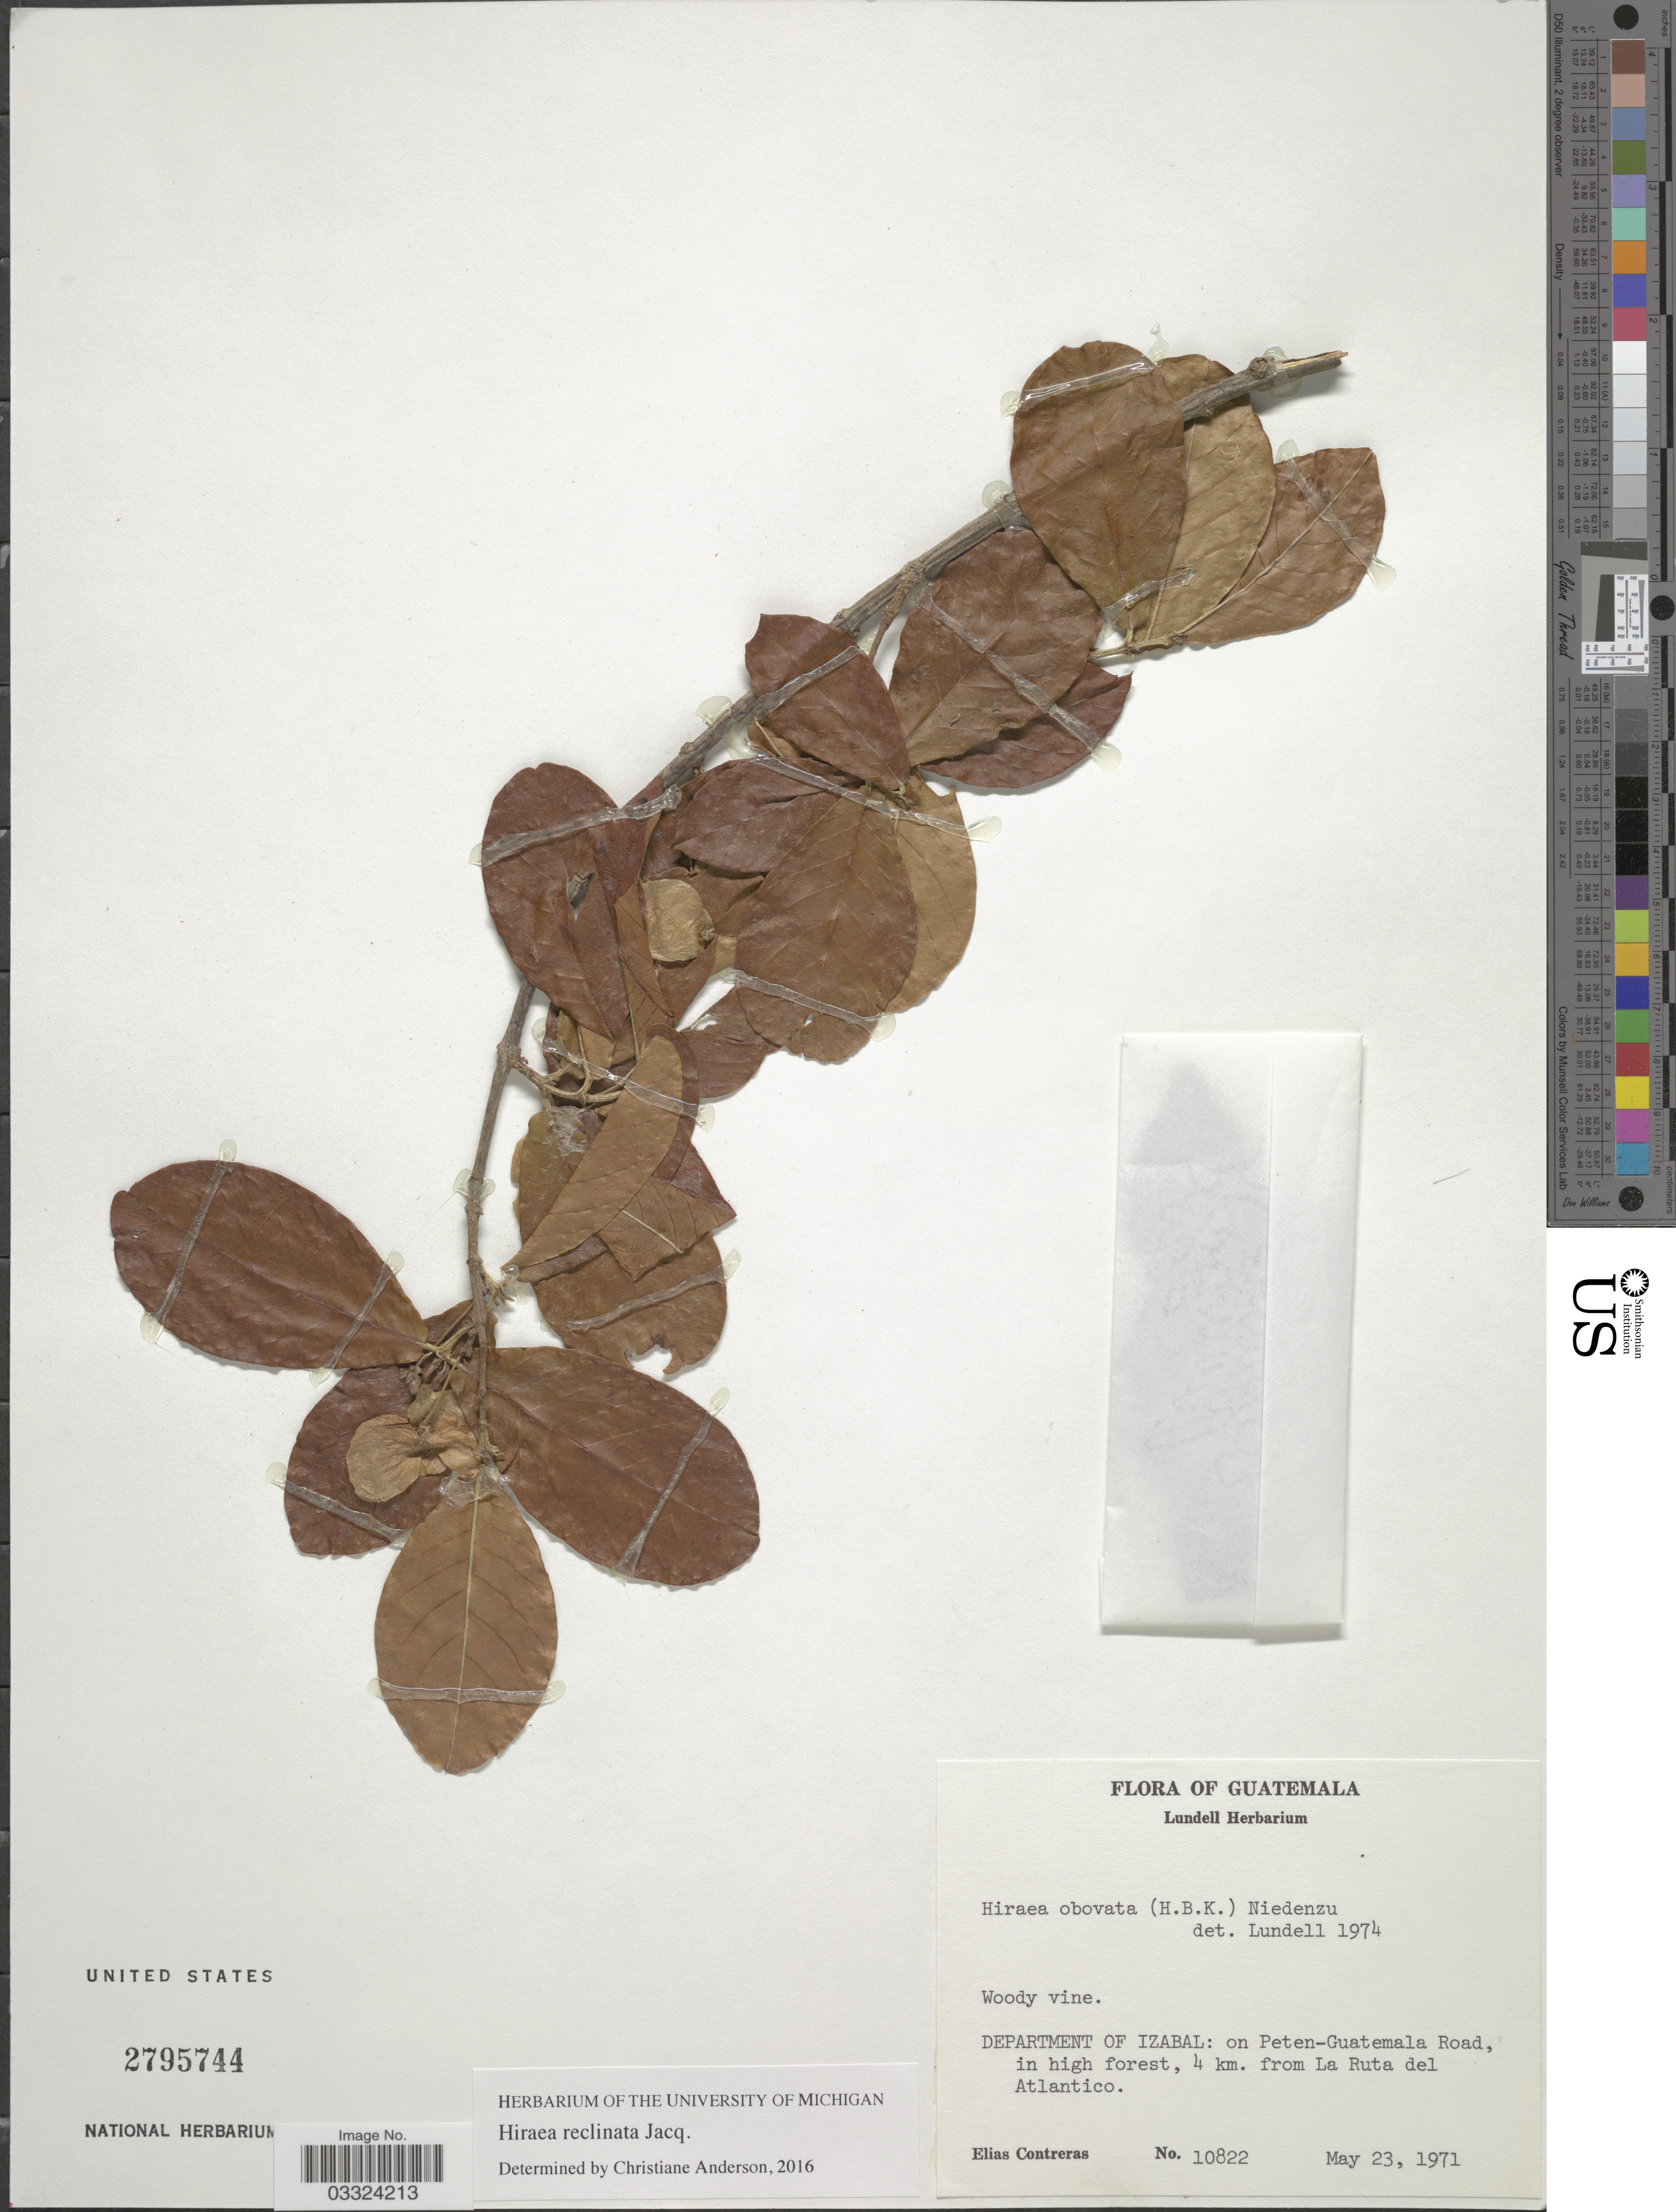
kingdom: Plantae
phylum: Tracheophyta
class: Magnoliopsida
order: Malpighiales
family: Malpighiaceae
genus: Hiraea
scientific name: Hiraea reclinata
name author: Jacq.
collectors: E. Contreras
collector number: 10822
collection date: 1971-05-23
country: Guatemala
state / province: Izabal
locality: Department of Izabal: on Peten-Guatemala Road, in high forest, 4 km. from La Ruta del Atlantico.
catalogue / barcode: US 2795744